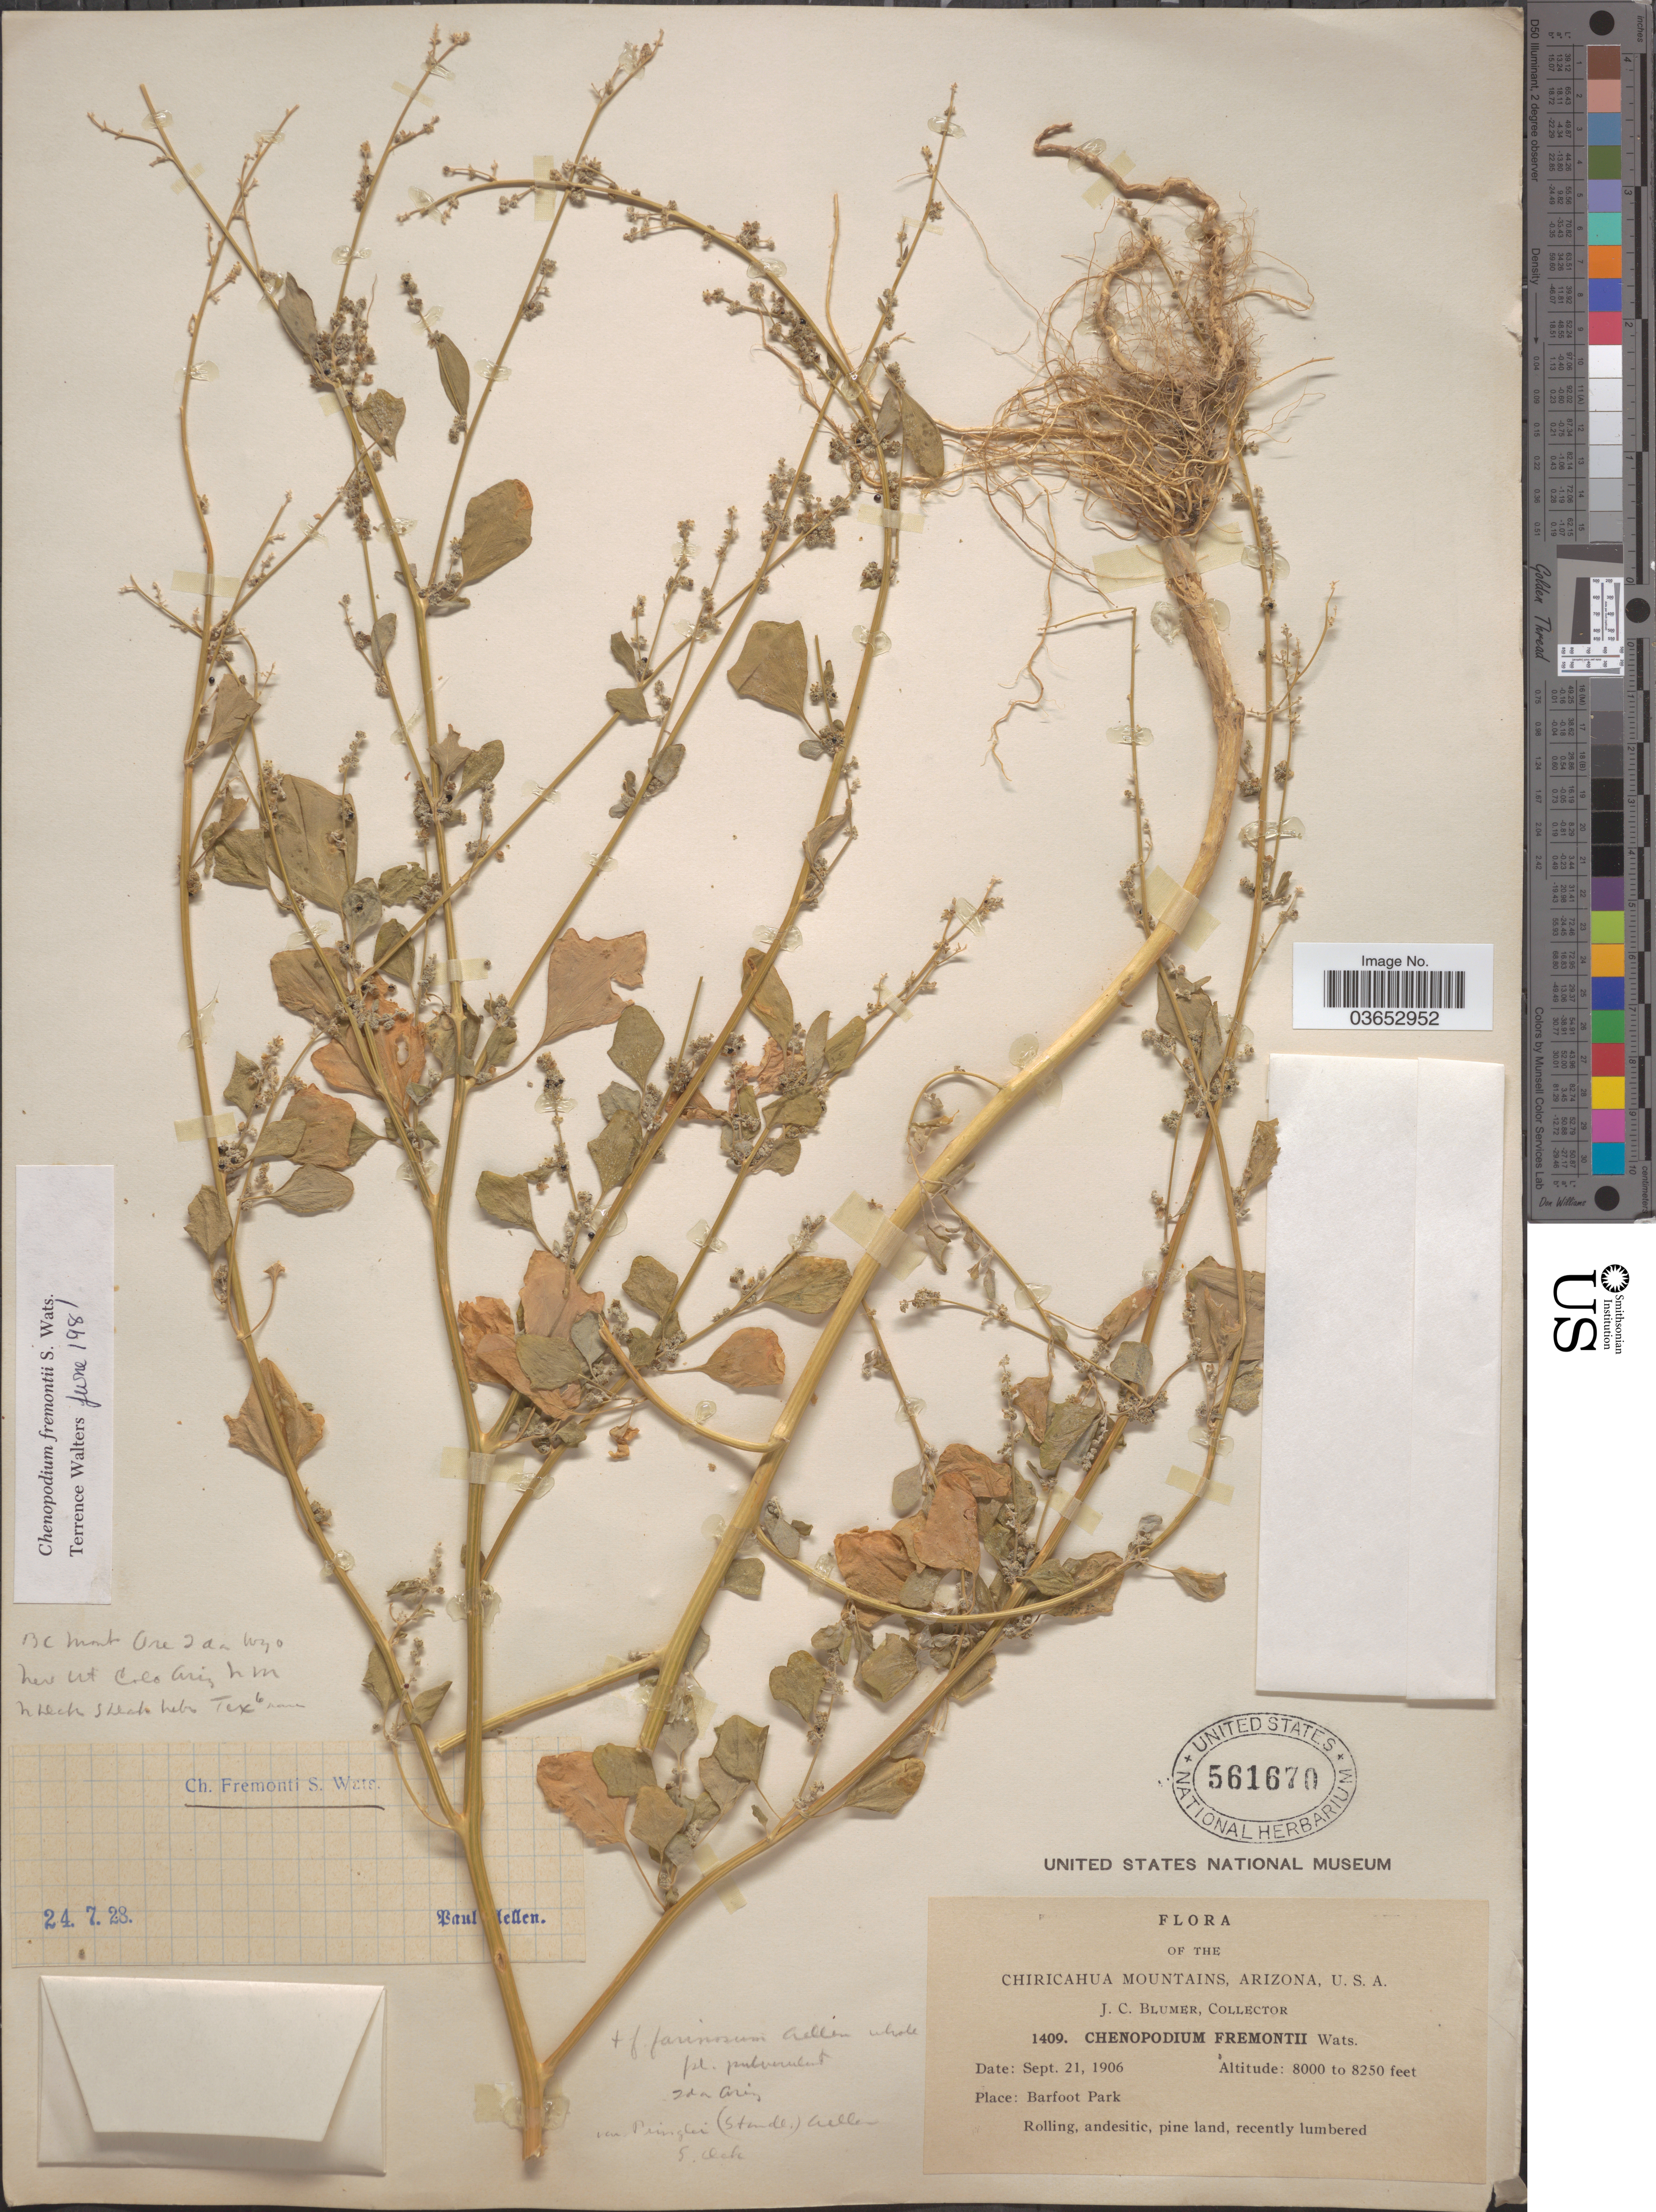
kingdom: Plantae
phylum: Tracheophyta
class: Magnoliopsida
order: Caryophyllales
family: Amaranthaceae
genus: Chenopodium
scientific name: Chenopodium fremontii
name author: S. Watson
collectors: J. C. Blumer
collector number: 1409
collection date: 1906-09-21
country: United States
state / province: Arizona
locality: Chiricahua Mountains. Barfoot Park.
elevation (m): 2438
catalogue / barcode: US 561670